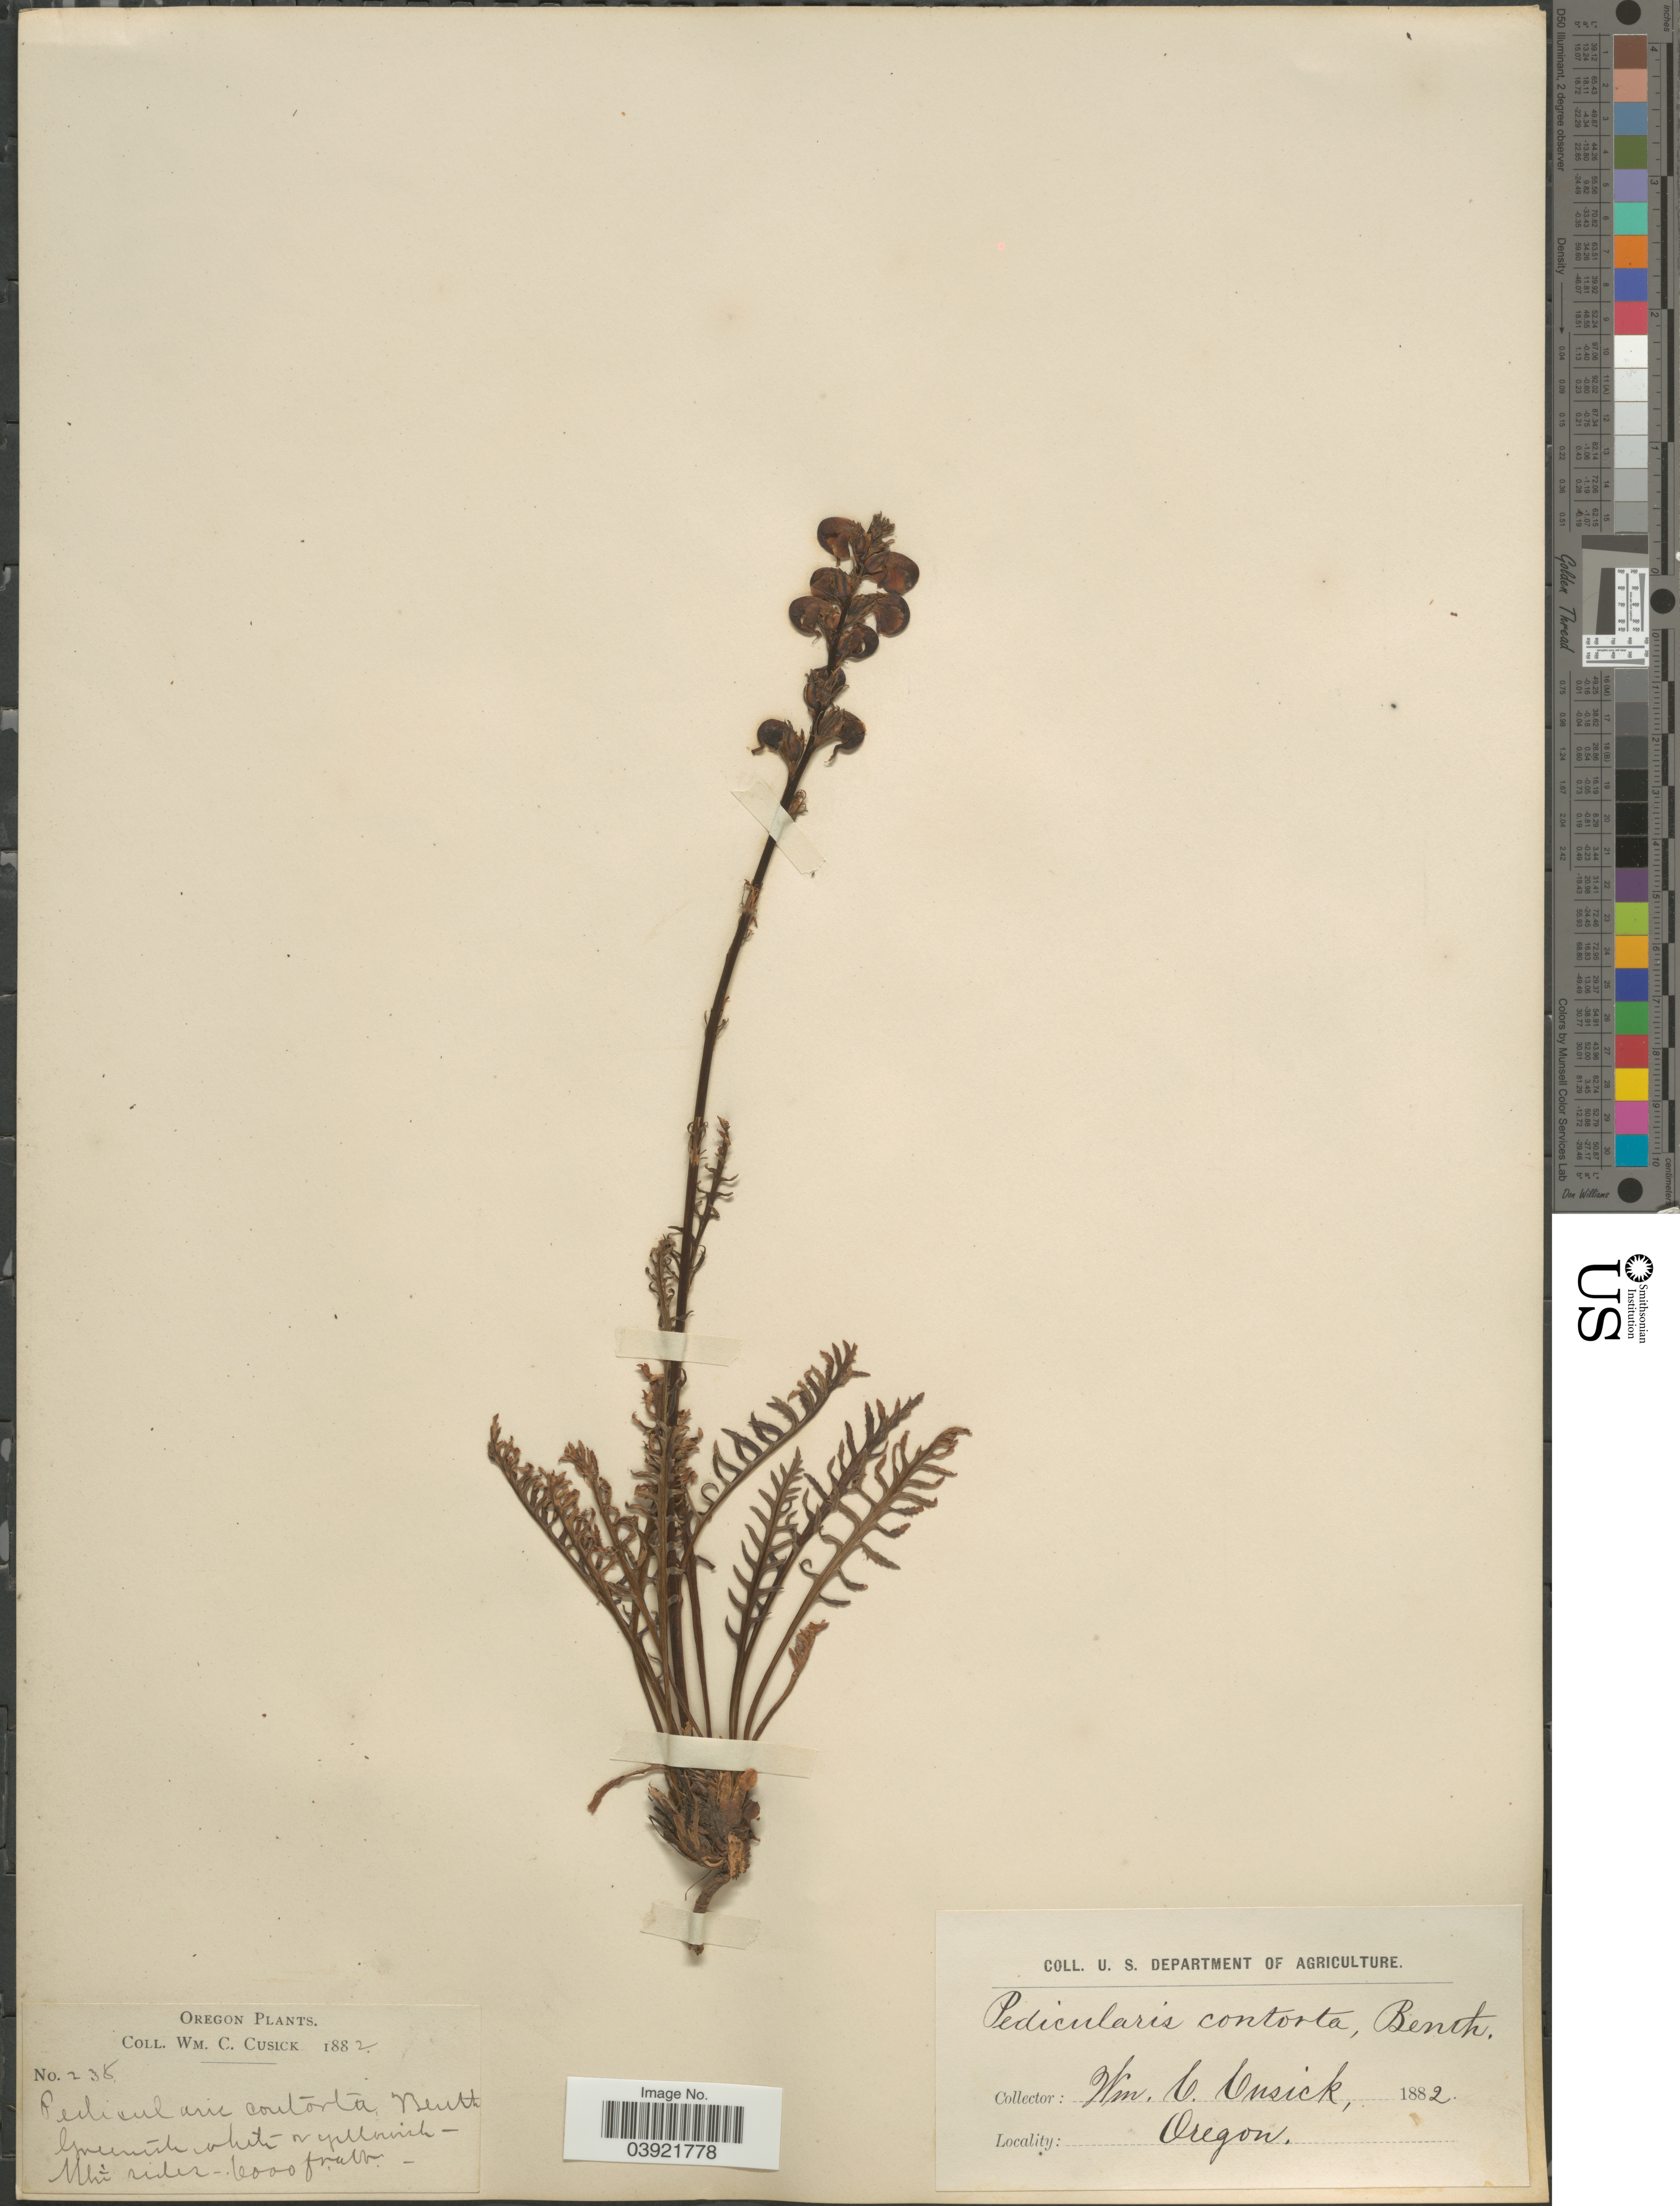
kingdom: Plantae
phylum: Tracheophyta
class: Magnoliopsida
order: Lamiales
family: Orobanchaceae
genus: Pedicularis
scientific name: Pedicularis contorta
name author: Benth.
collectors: W. C. Cusick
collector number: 235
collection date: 1882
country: United States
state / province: Oregon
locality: Mtn Rider.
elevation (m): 1829